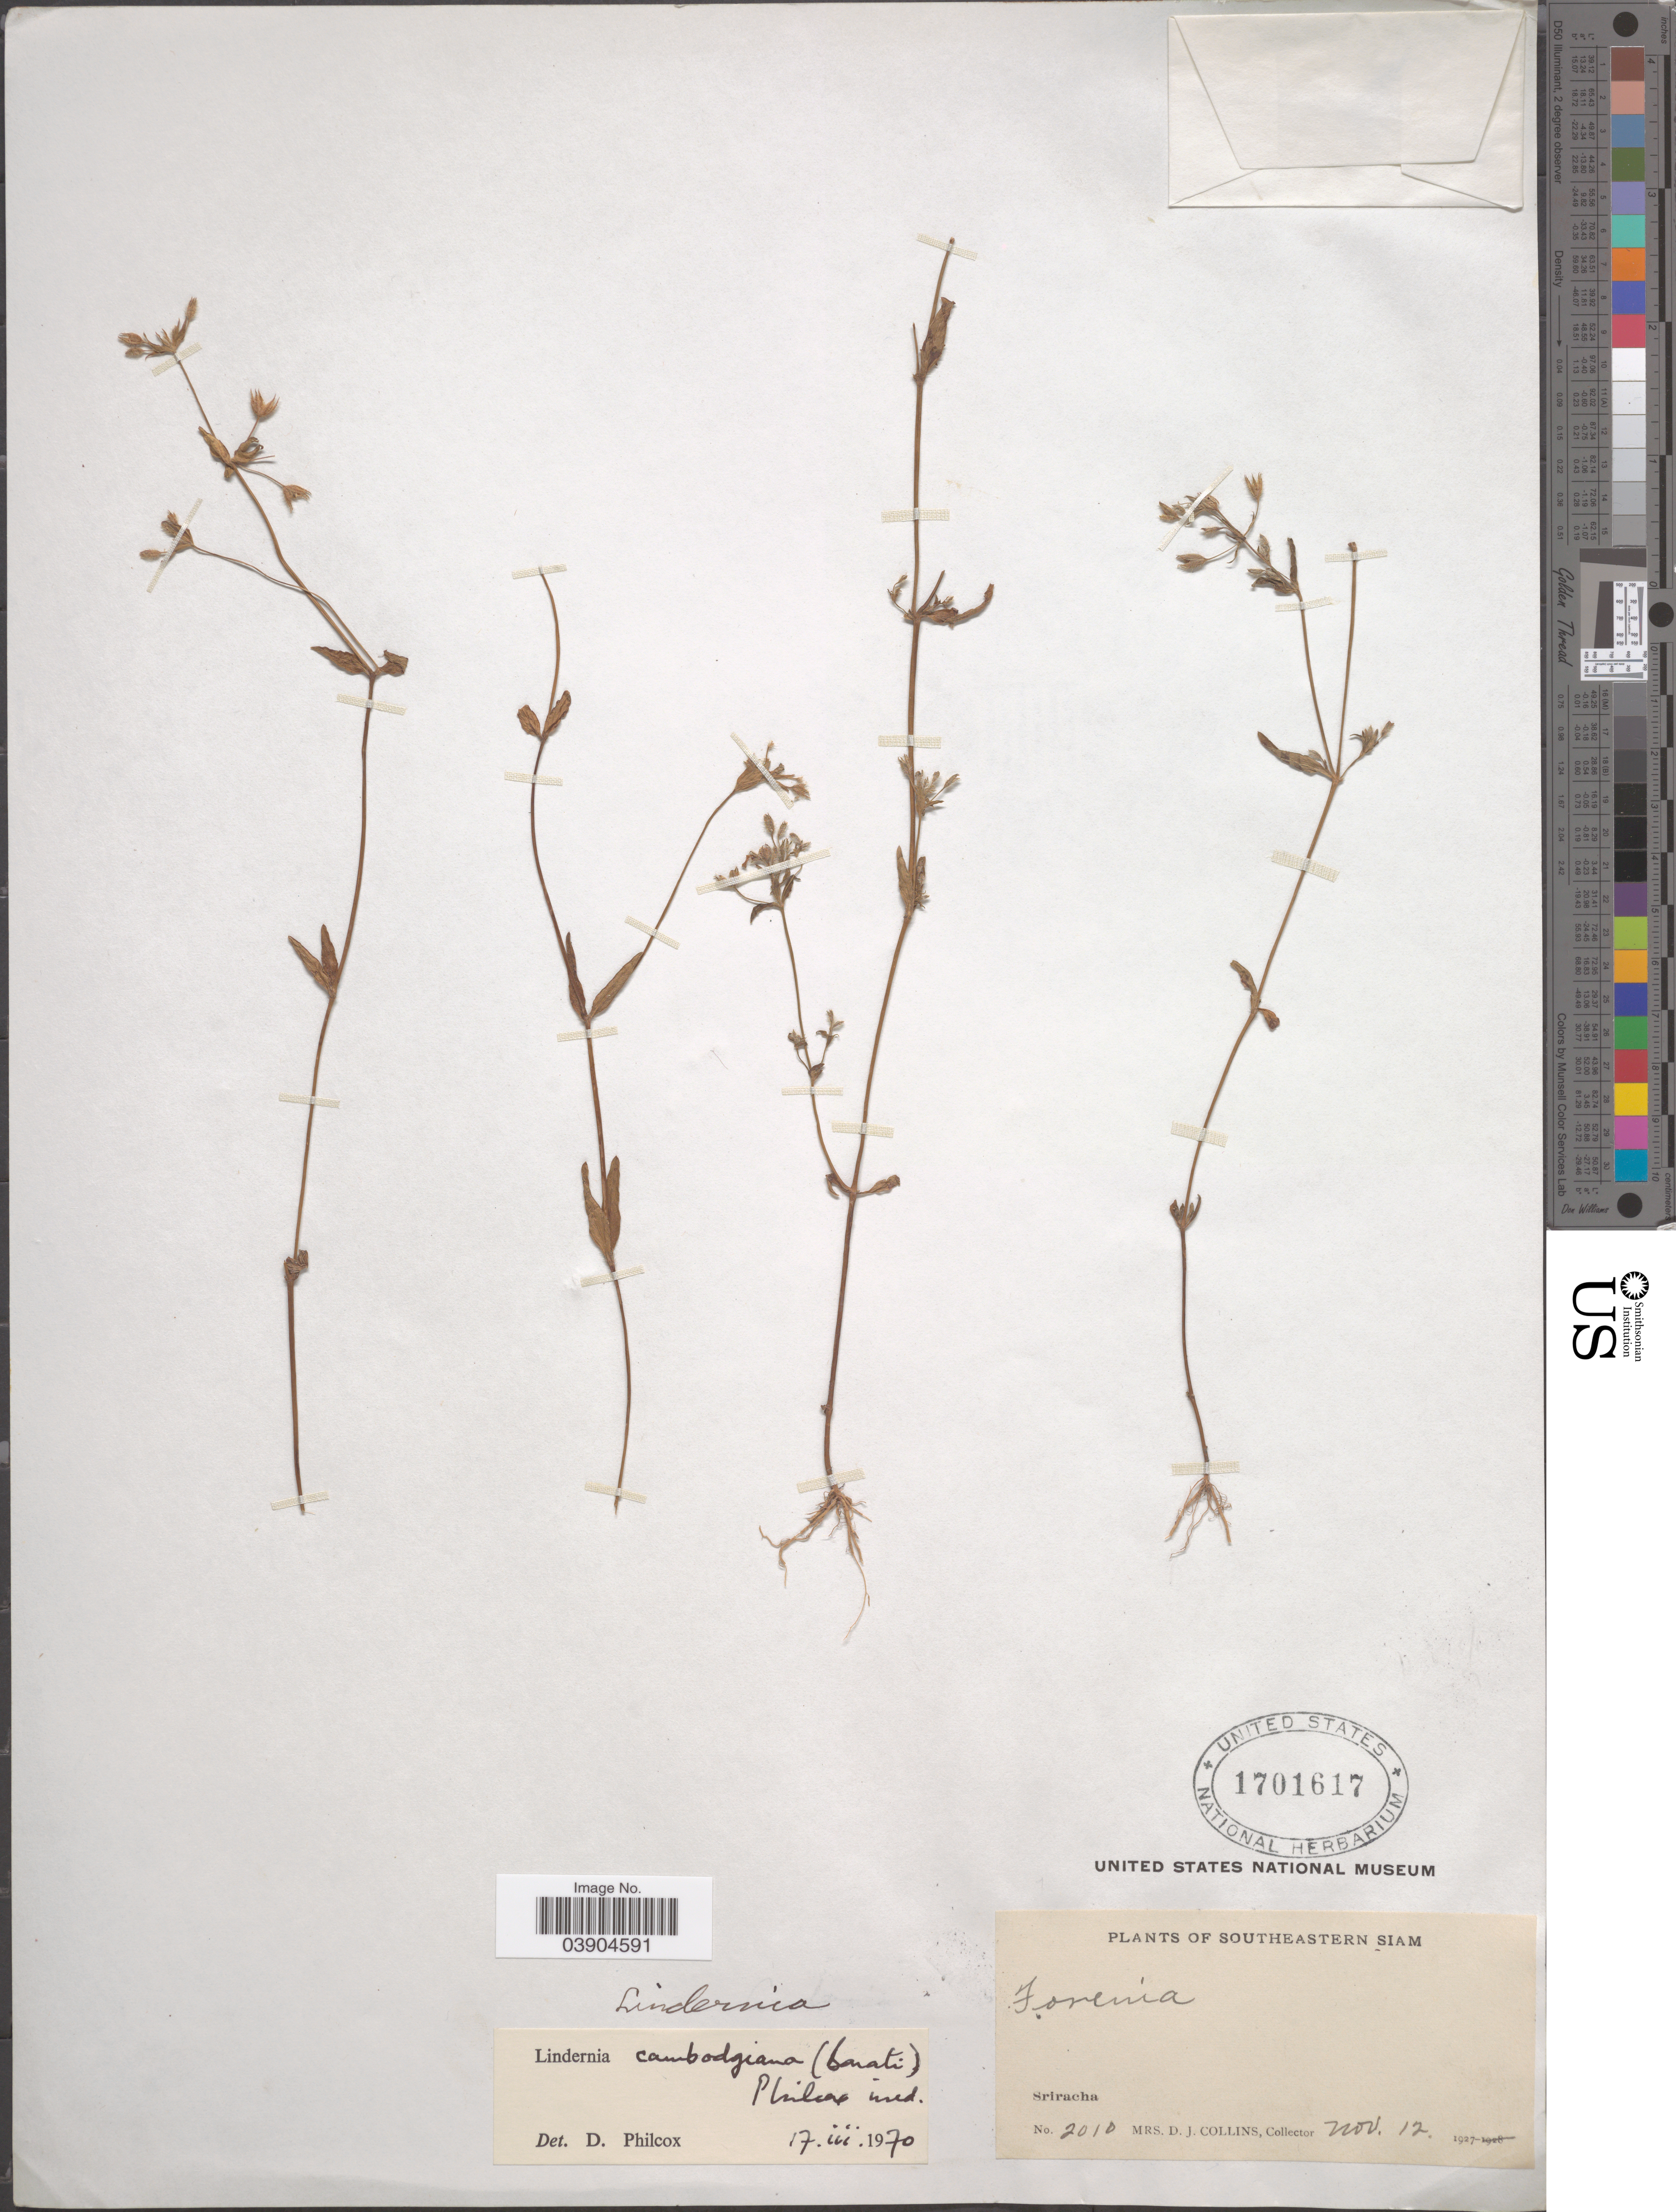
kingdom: Plantae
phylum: Tracheophyta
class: Magnoliopsida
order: Lamiales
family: Linderniaceae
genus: Lindernia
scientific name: Lindernia cambodgiana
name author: (Bonati) Philcox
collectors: Mrs. D. J. Collins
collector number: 2010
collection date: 1927-11-12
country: Thailand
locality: Southeastern Siam. Sriracha.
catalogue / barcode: US 1701617